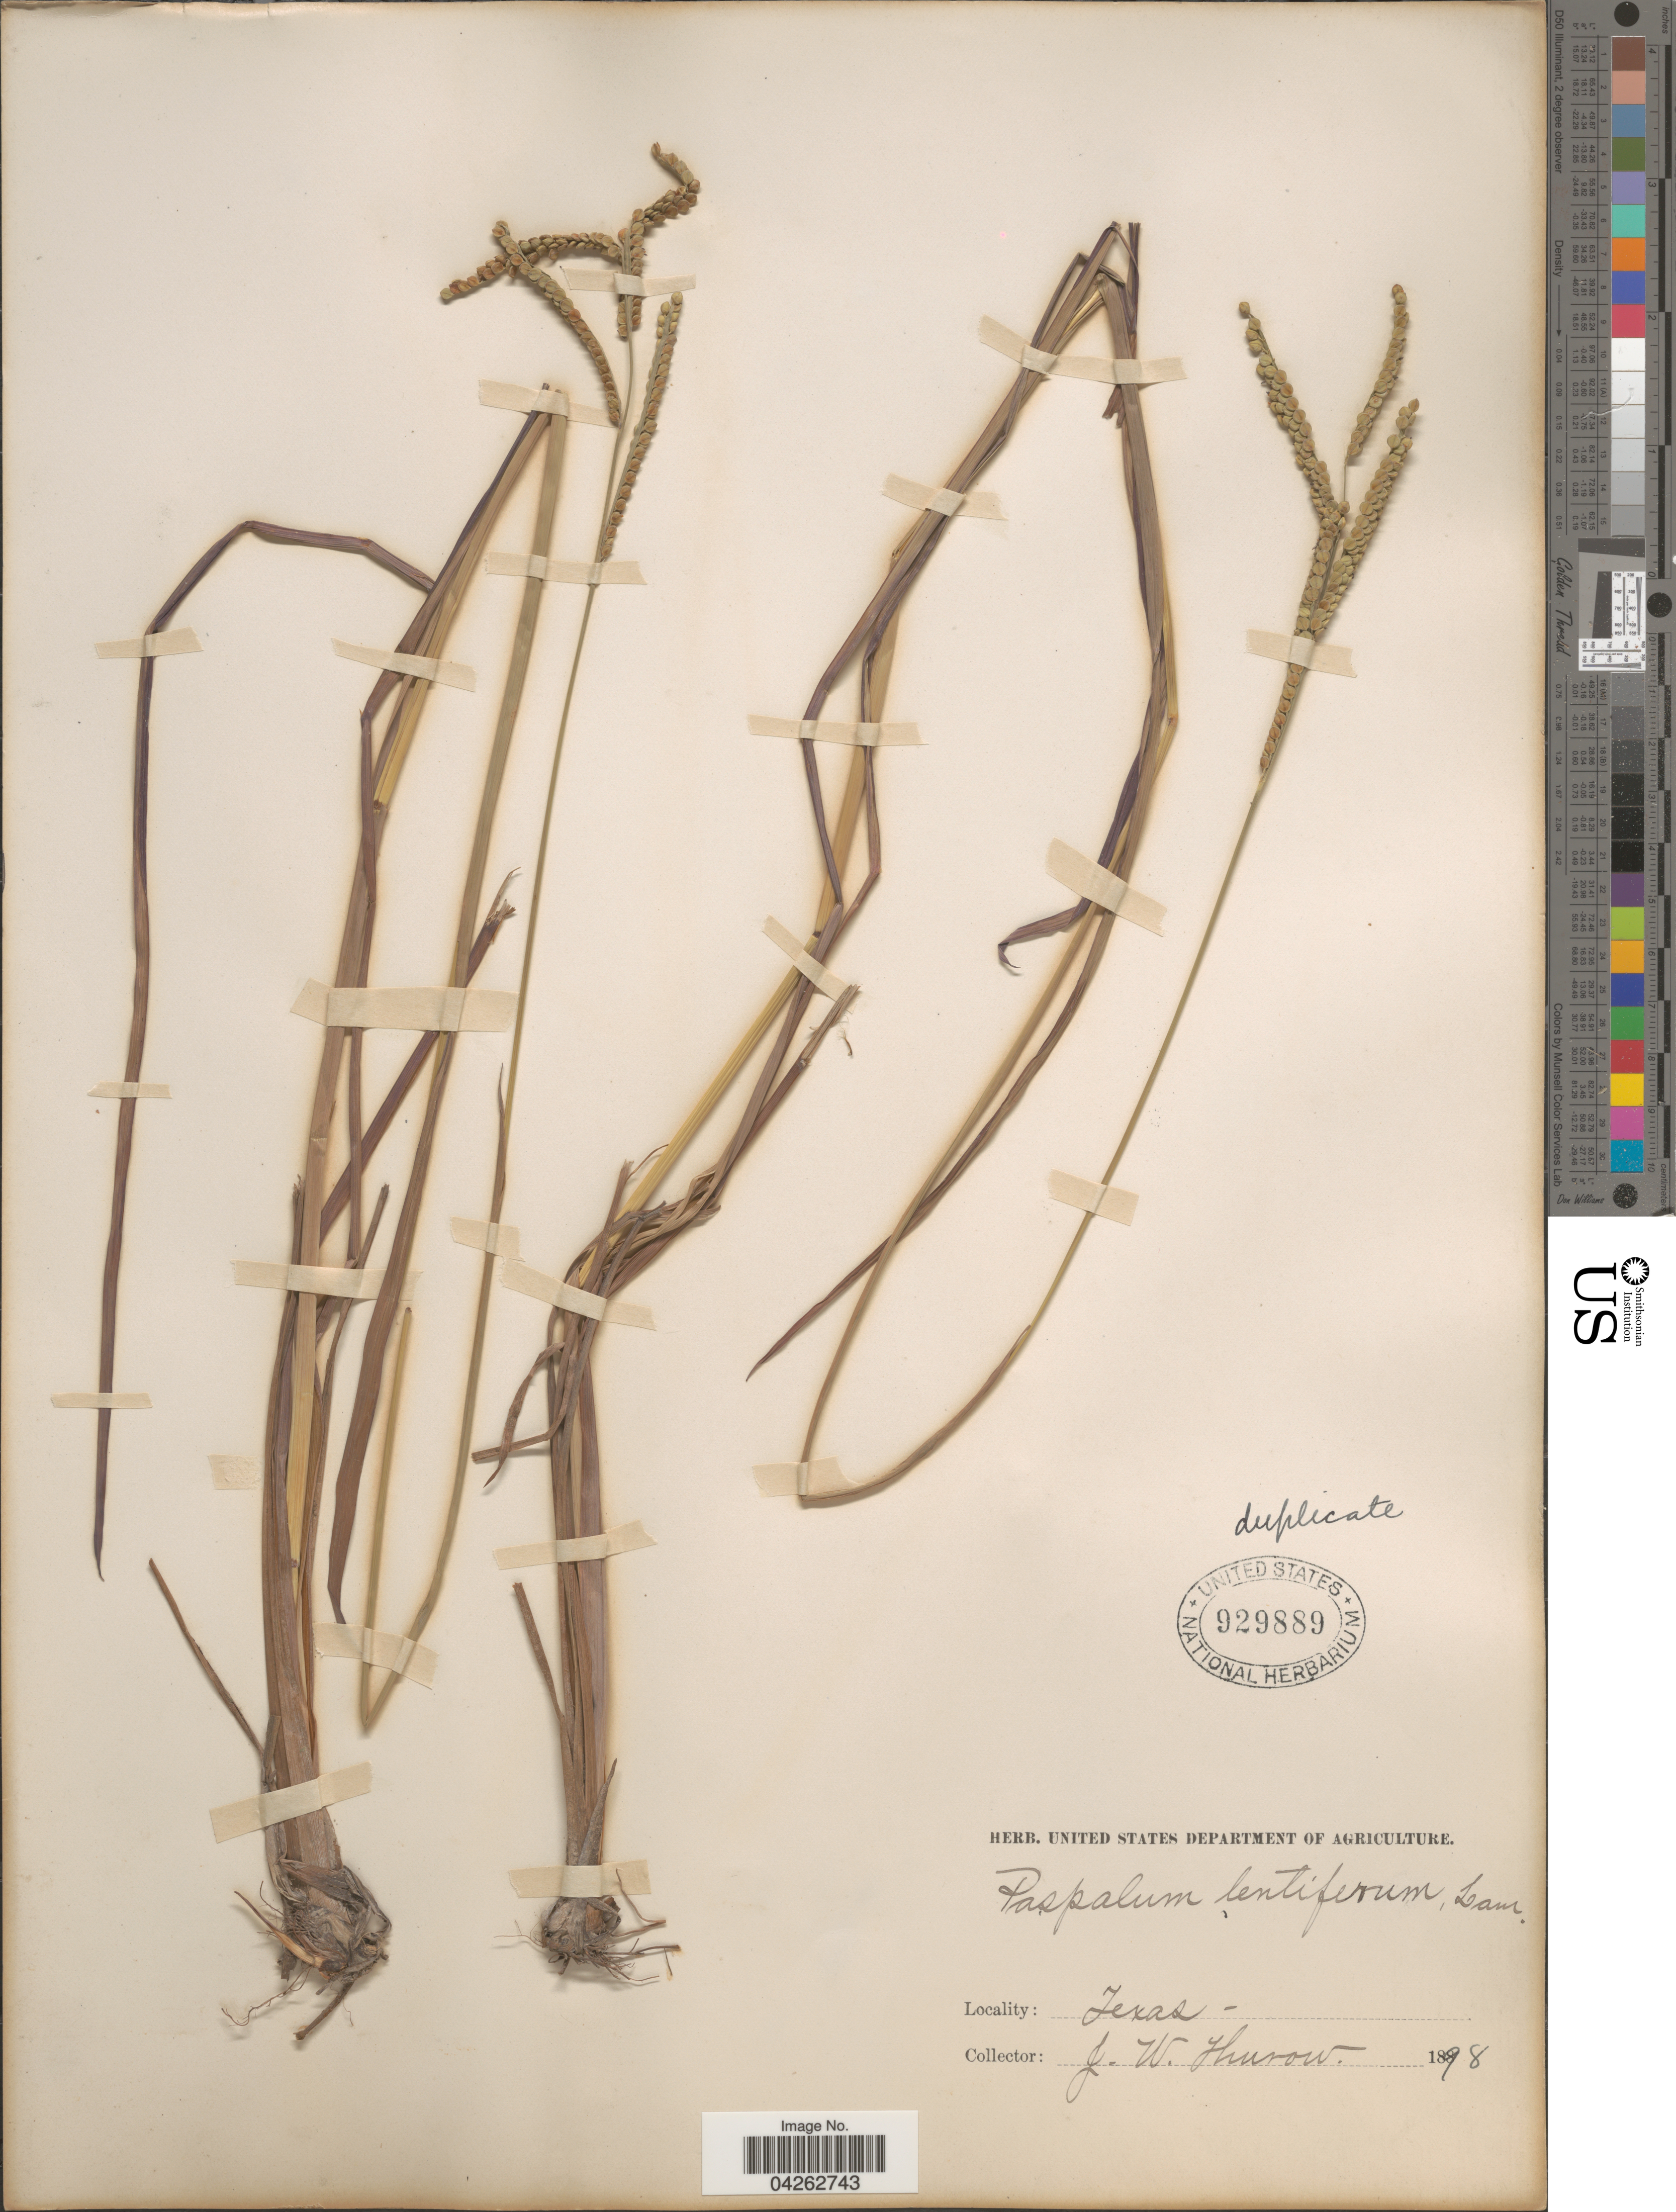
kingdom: Plantae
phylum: Tracheophyta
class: Liliopsida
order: Poales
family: Poaceae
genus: Paspalum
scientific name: Paspalum lentiferum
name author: Lam.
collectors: F. W. Thurow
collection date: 1898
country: United States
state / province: Texas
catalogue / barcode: US 929889